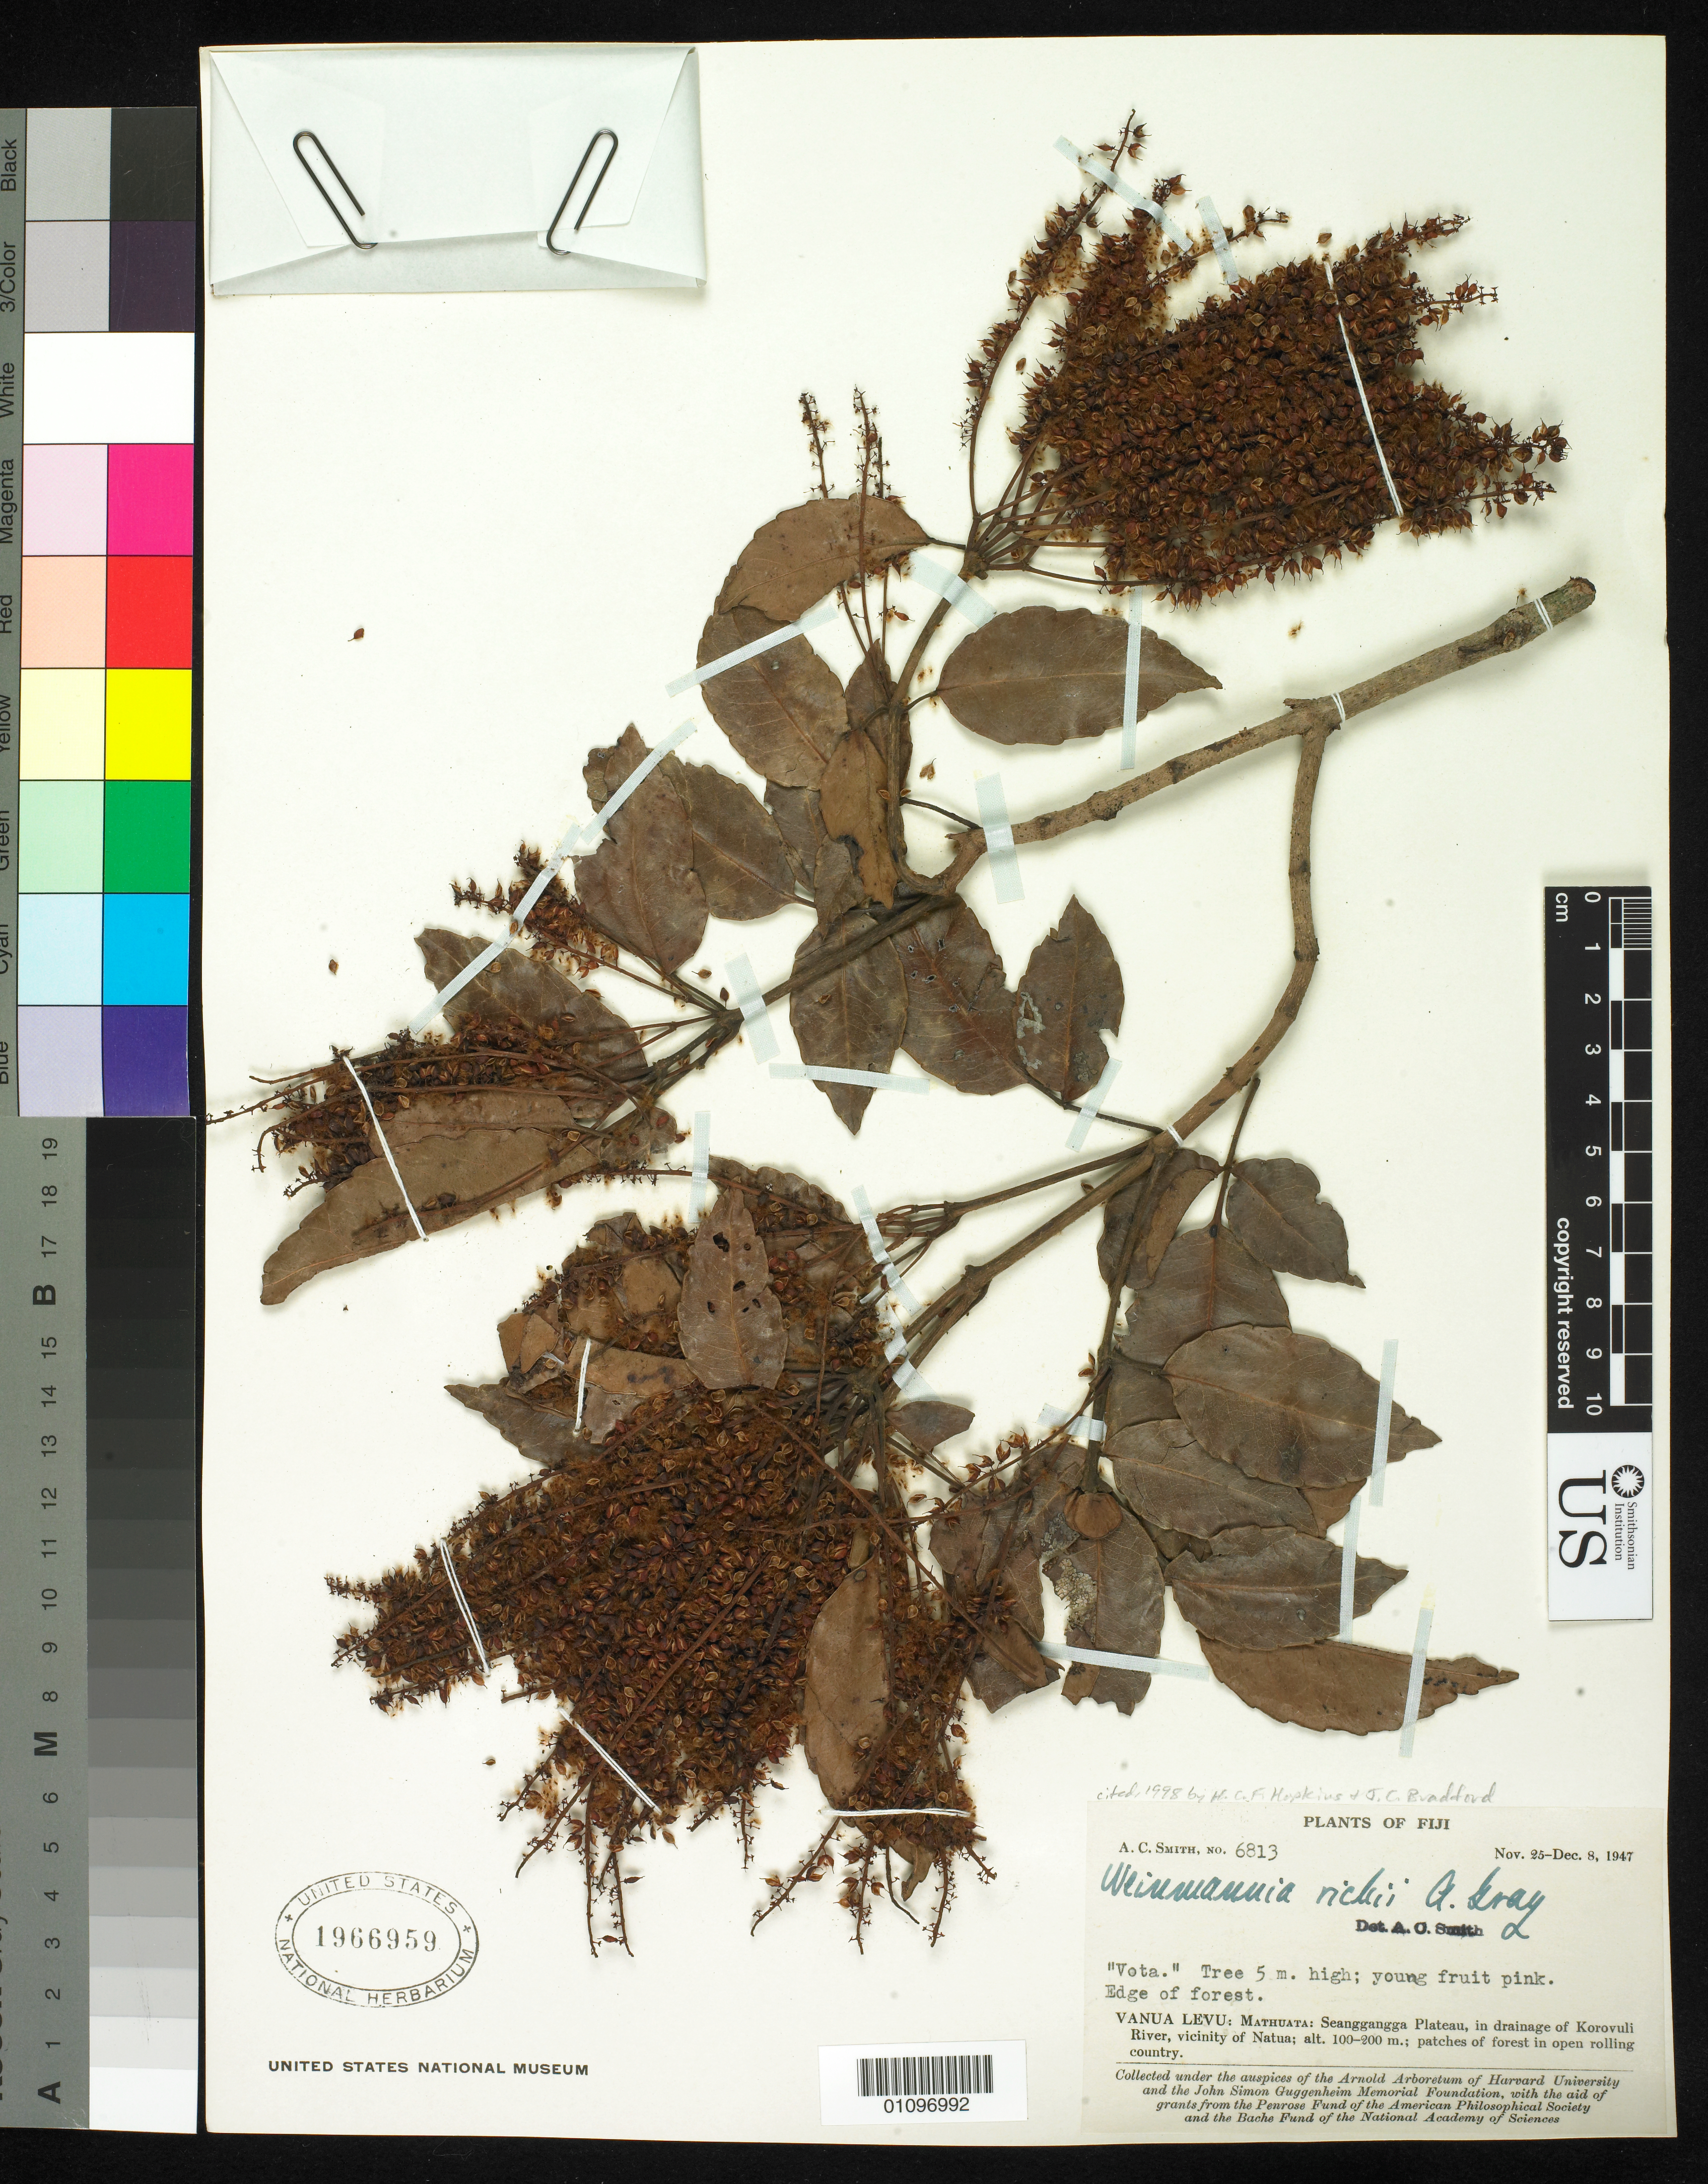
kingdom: Plantae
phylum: Tracheophyta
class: Magnoliopsida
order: Oxalidales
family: Cunoniaceae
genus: Pterophylla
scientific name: Pterophylla richii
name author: (A. Gray) Pillon & H.C. Hopkins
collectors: A. C. Smith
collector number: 6813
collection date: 1947-11-25/1947-12-08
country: Fiji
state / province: Northern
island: Viti Levu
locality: Mathuata: seanggangga plateau, in drainage of Korovuli river, vicinity of Natua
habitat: Patches of forest in open rolling country.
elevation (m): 100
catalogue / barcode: US 1966959